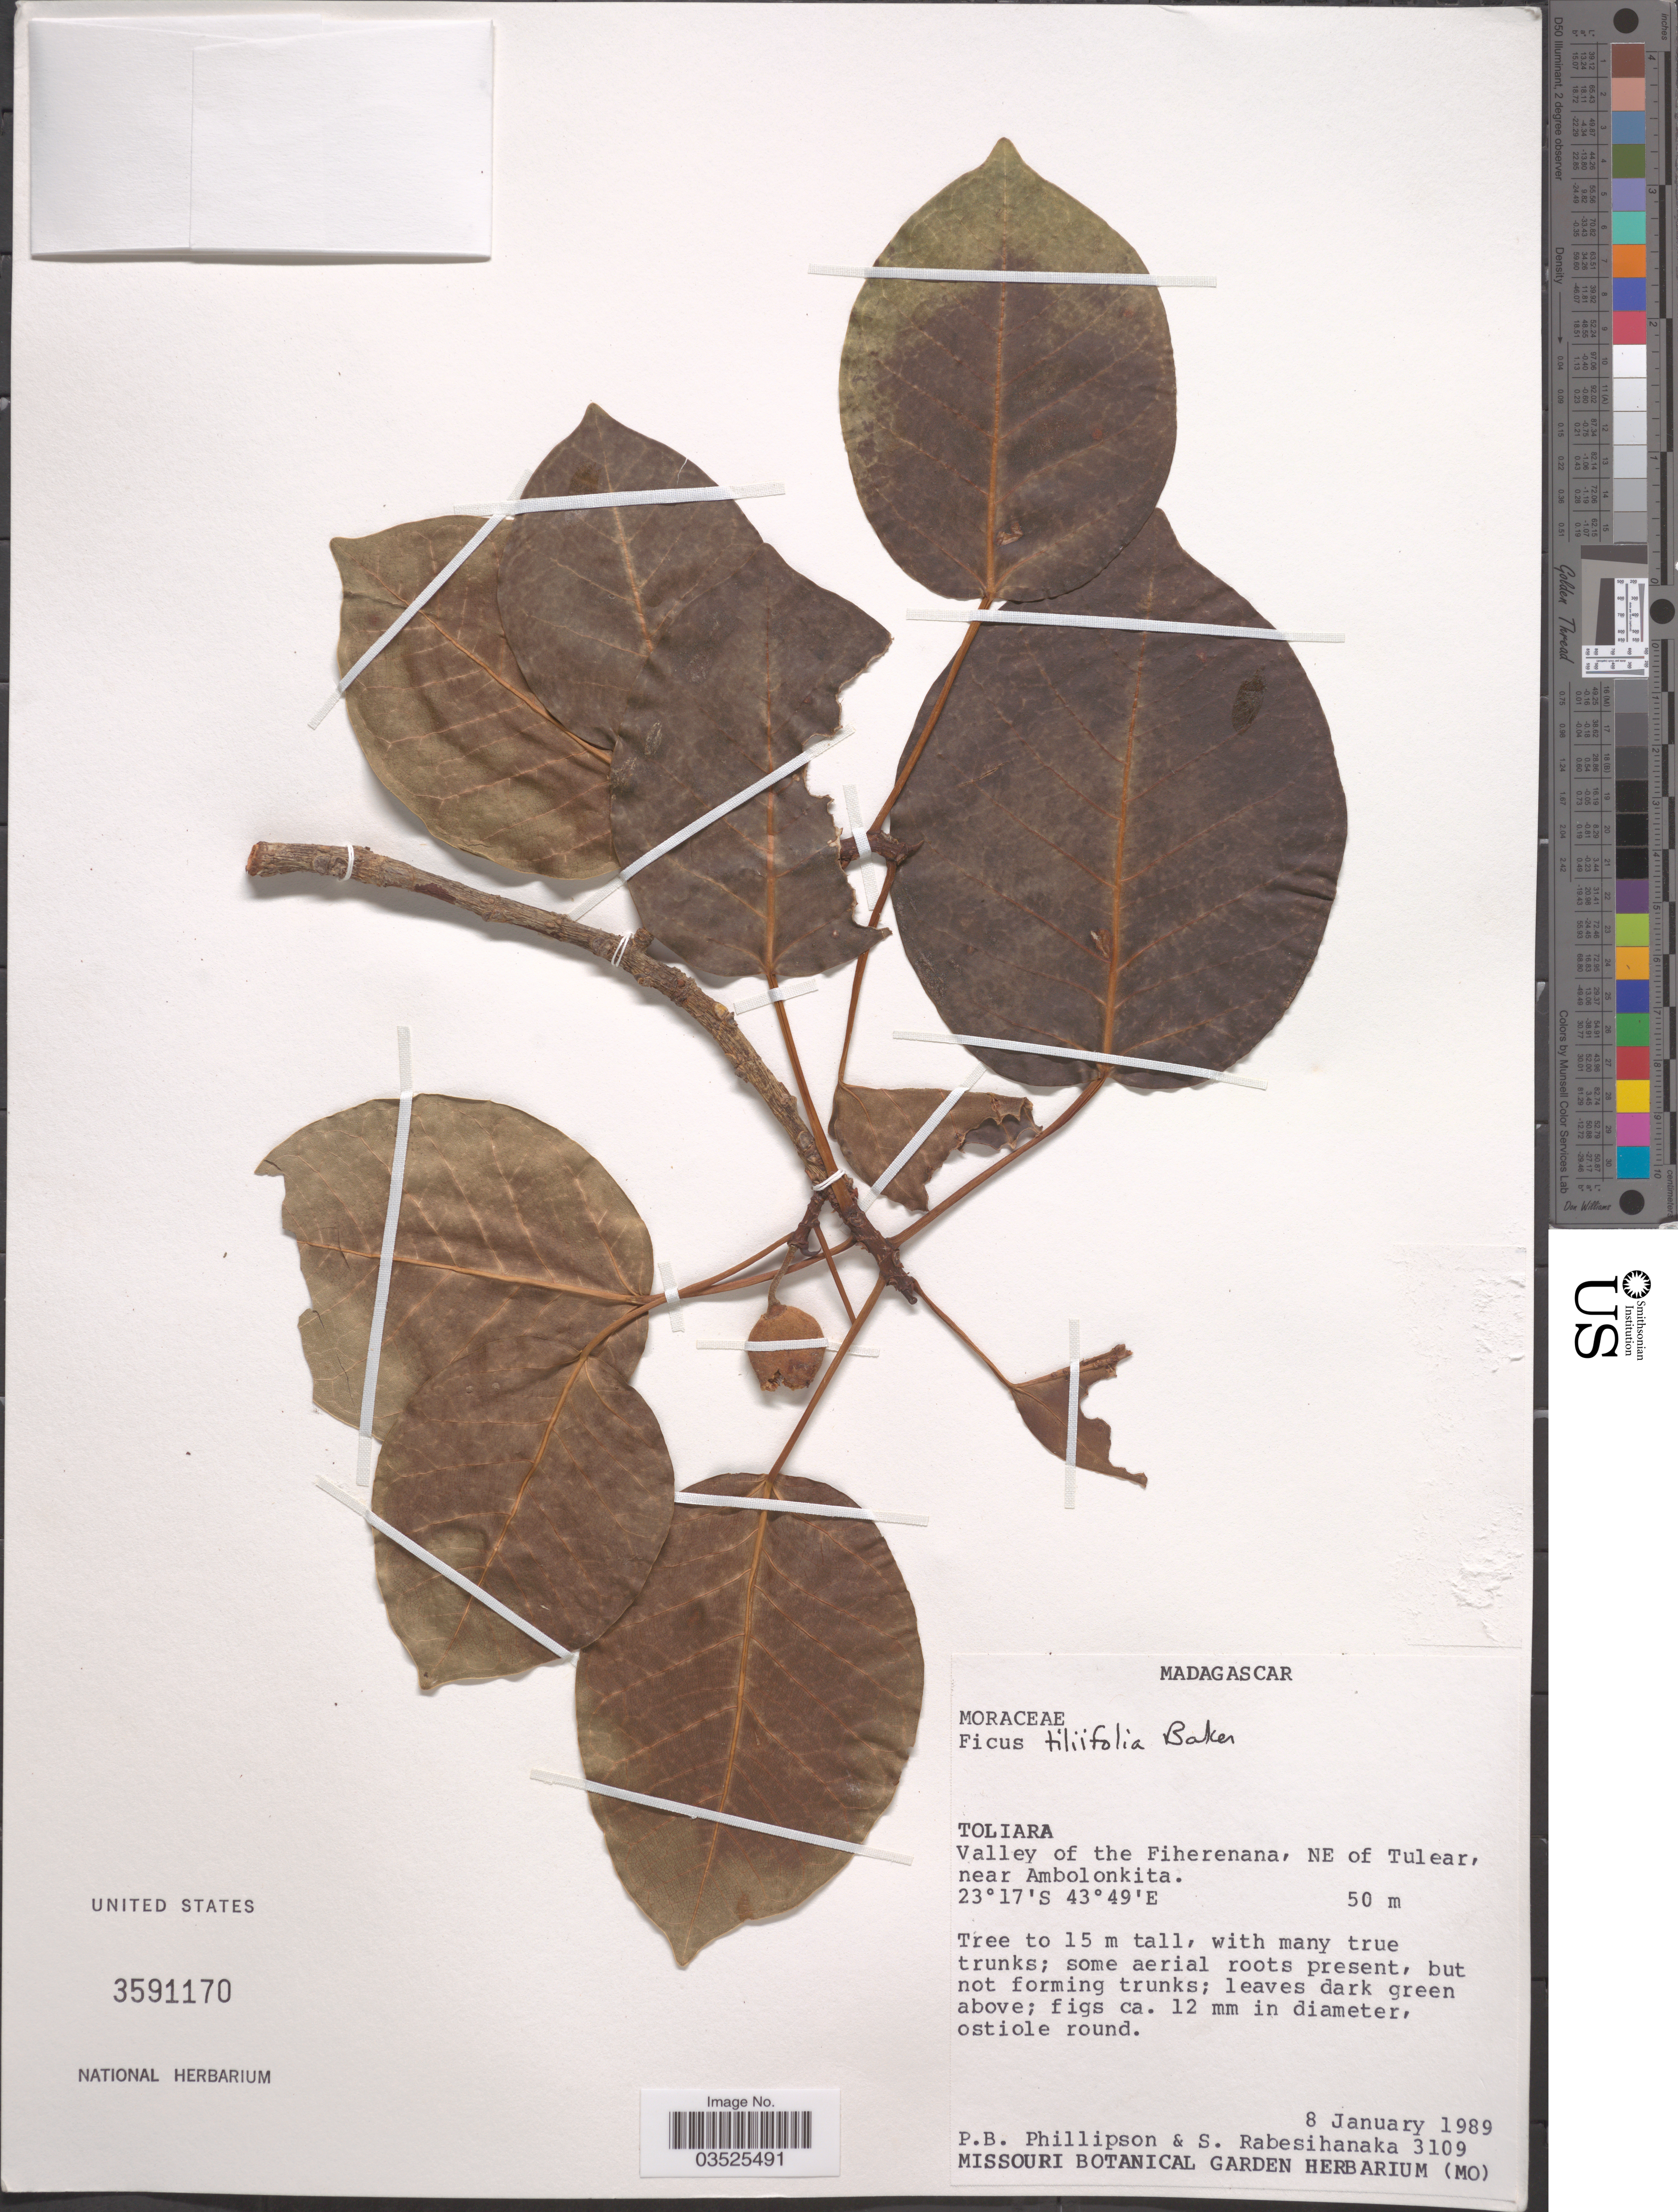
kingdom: Plantae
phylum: Tracheophyta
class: Magnoliopsida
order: Rosales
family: Moraceae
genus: Ficus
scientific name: Ficus tiliifolia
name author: Baker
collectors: P. B. Phillipson & S. Rabesihanaka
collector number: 3109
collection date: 1989-01-08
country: Madagascar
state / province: Atsimo-Andrefana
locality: Valley of the Fiherenana, NE of Tulear near Ambolonkita.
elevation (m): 50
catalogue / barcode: US 3591170